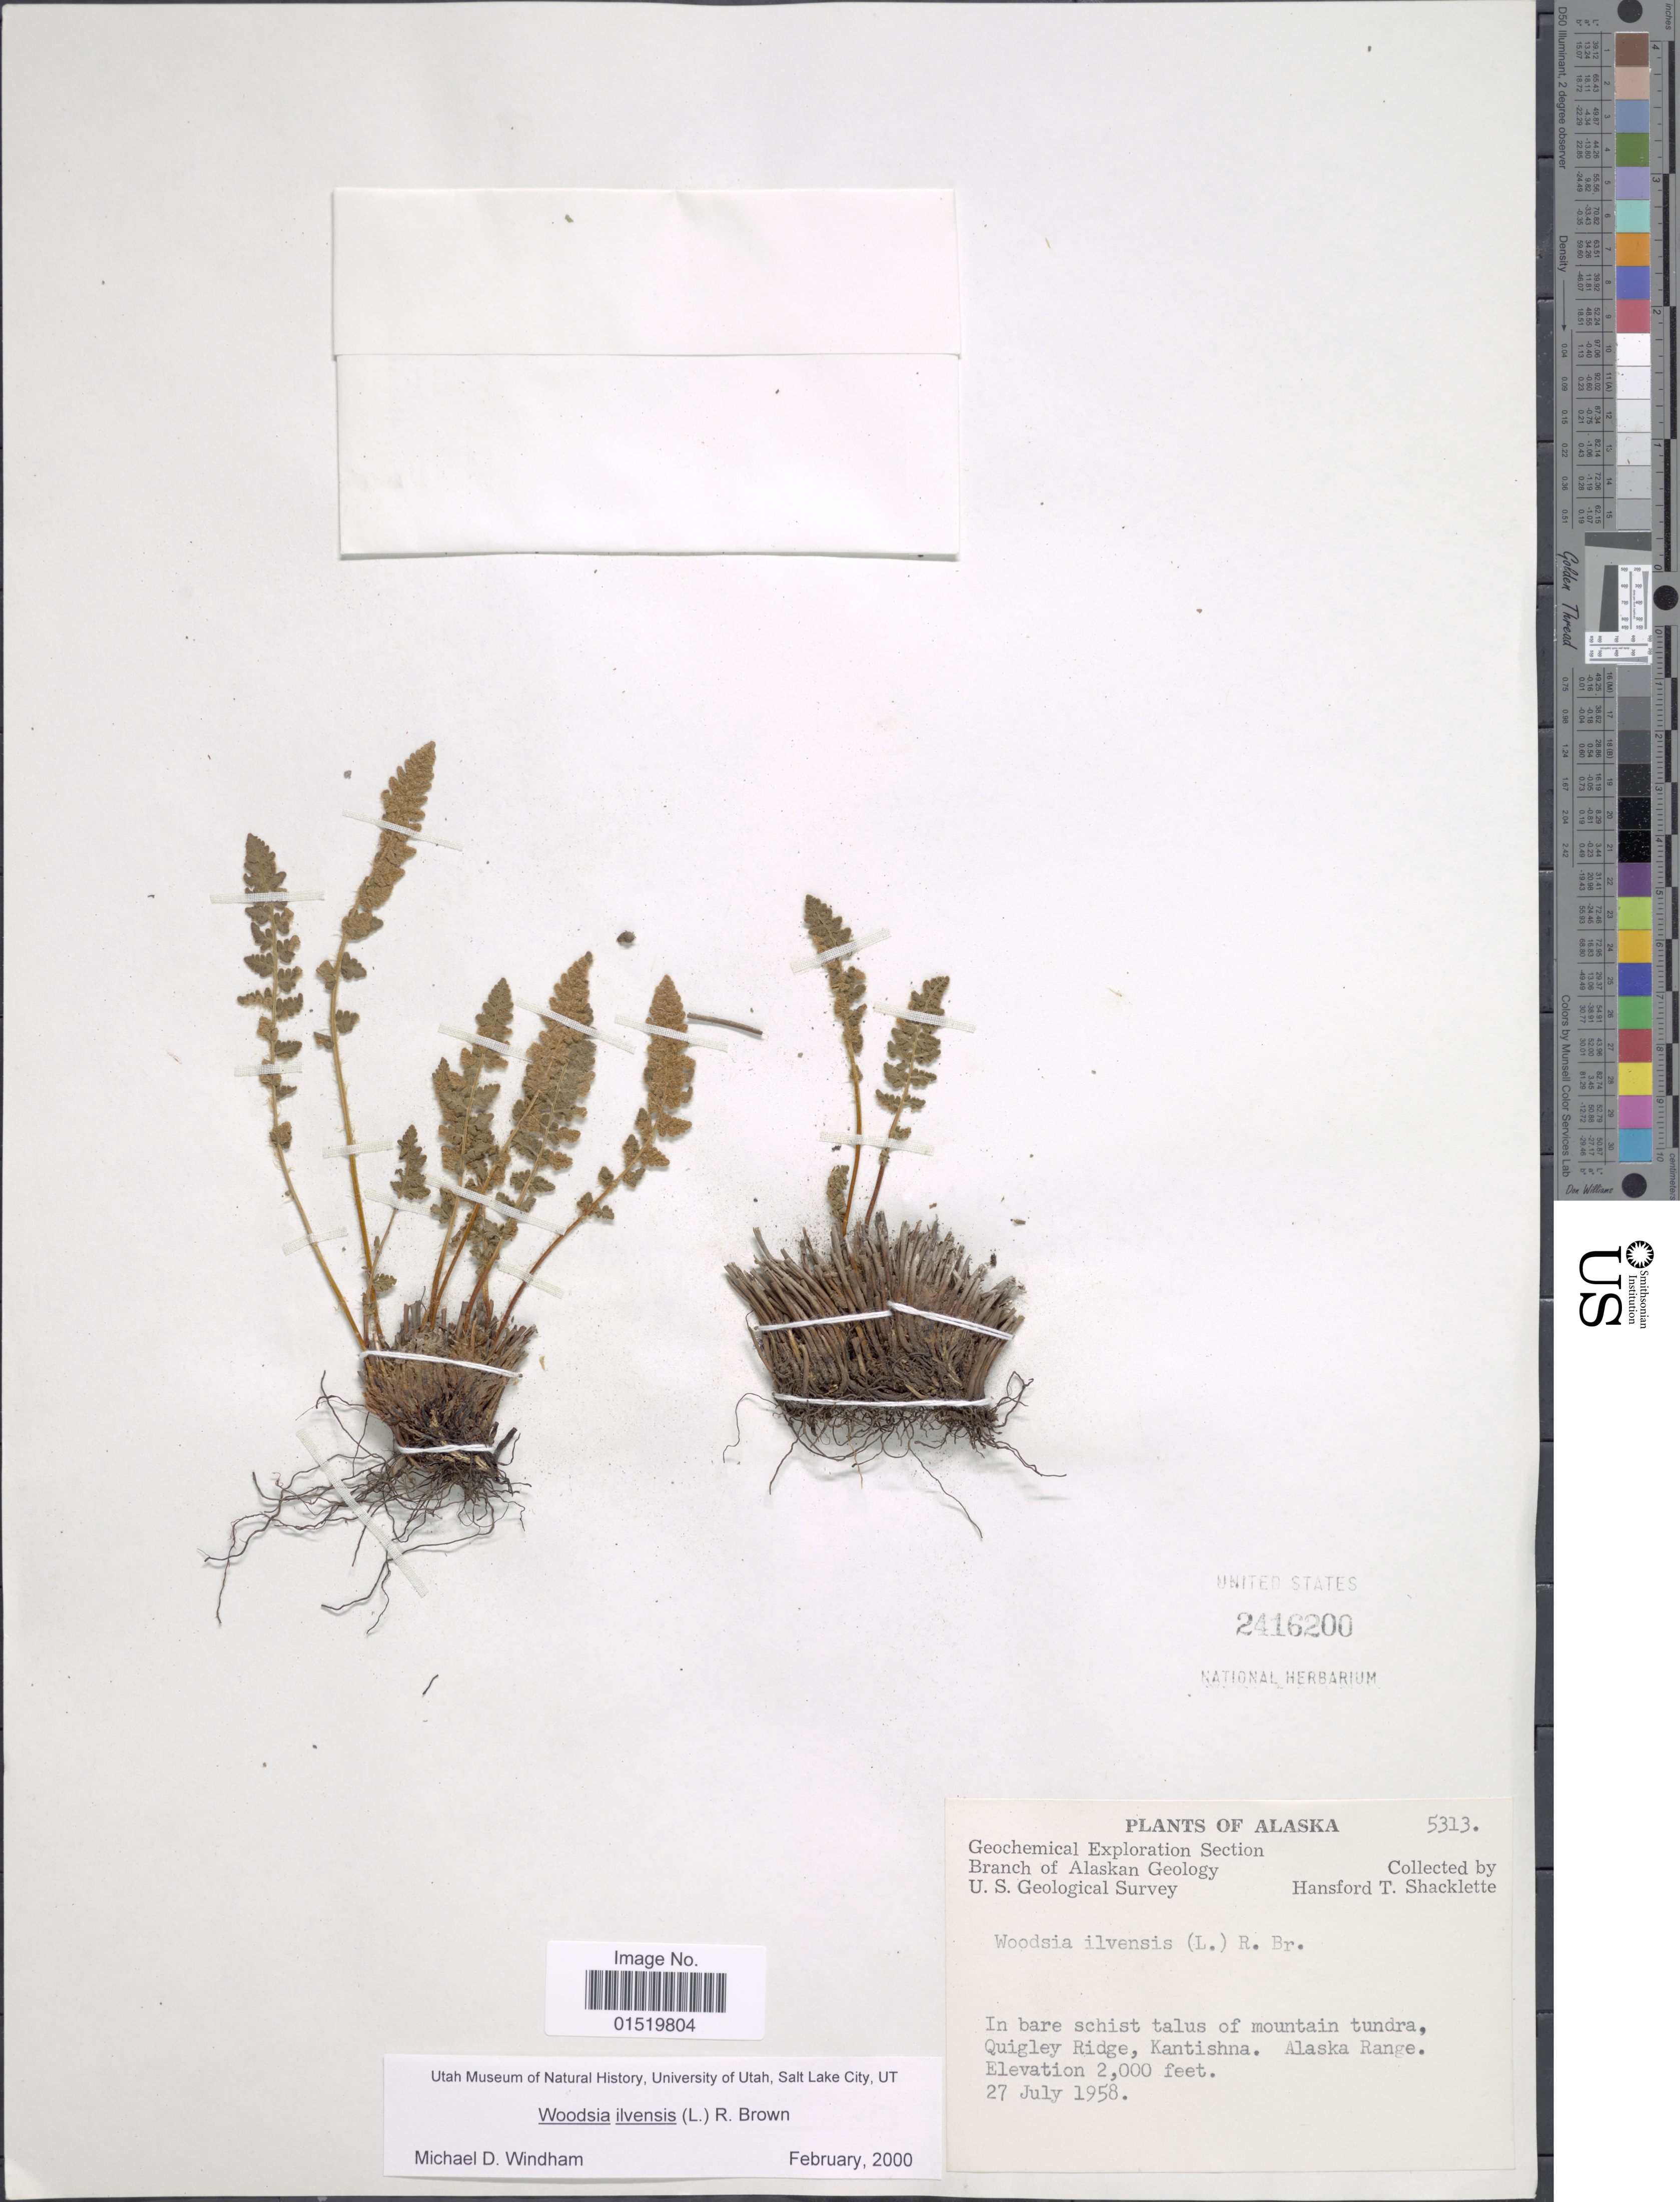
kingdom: Plantae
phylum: Tracheophyta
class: Polypodiopsida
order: Polypodiales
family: Woodsiaceae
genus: Woodsia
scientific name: Woodsia ilvensis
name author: (L.) R. Br.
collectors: H. Shacklette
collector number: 5313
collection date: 1958-07-27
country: United States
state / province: Alaska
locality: In bareschist talus of mountain tundra, Quigley Ridge, Kantishna. Alaska Range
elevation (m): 610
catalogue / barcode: US 2416200